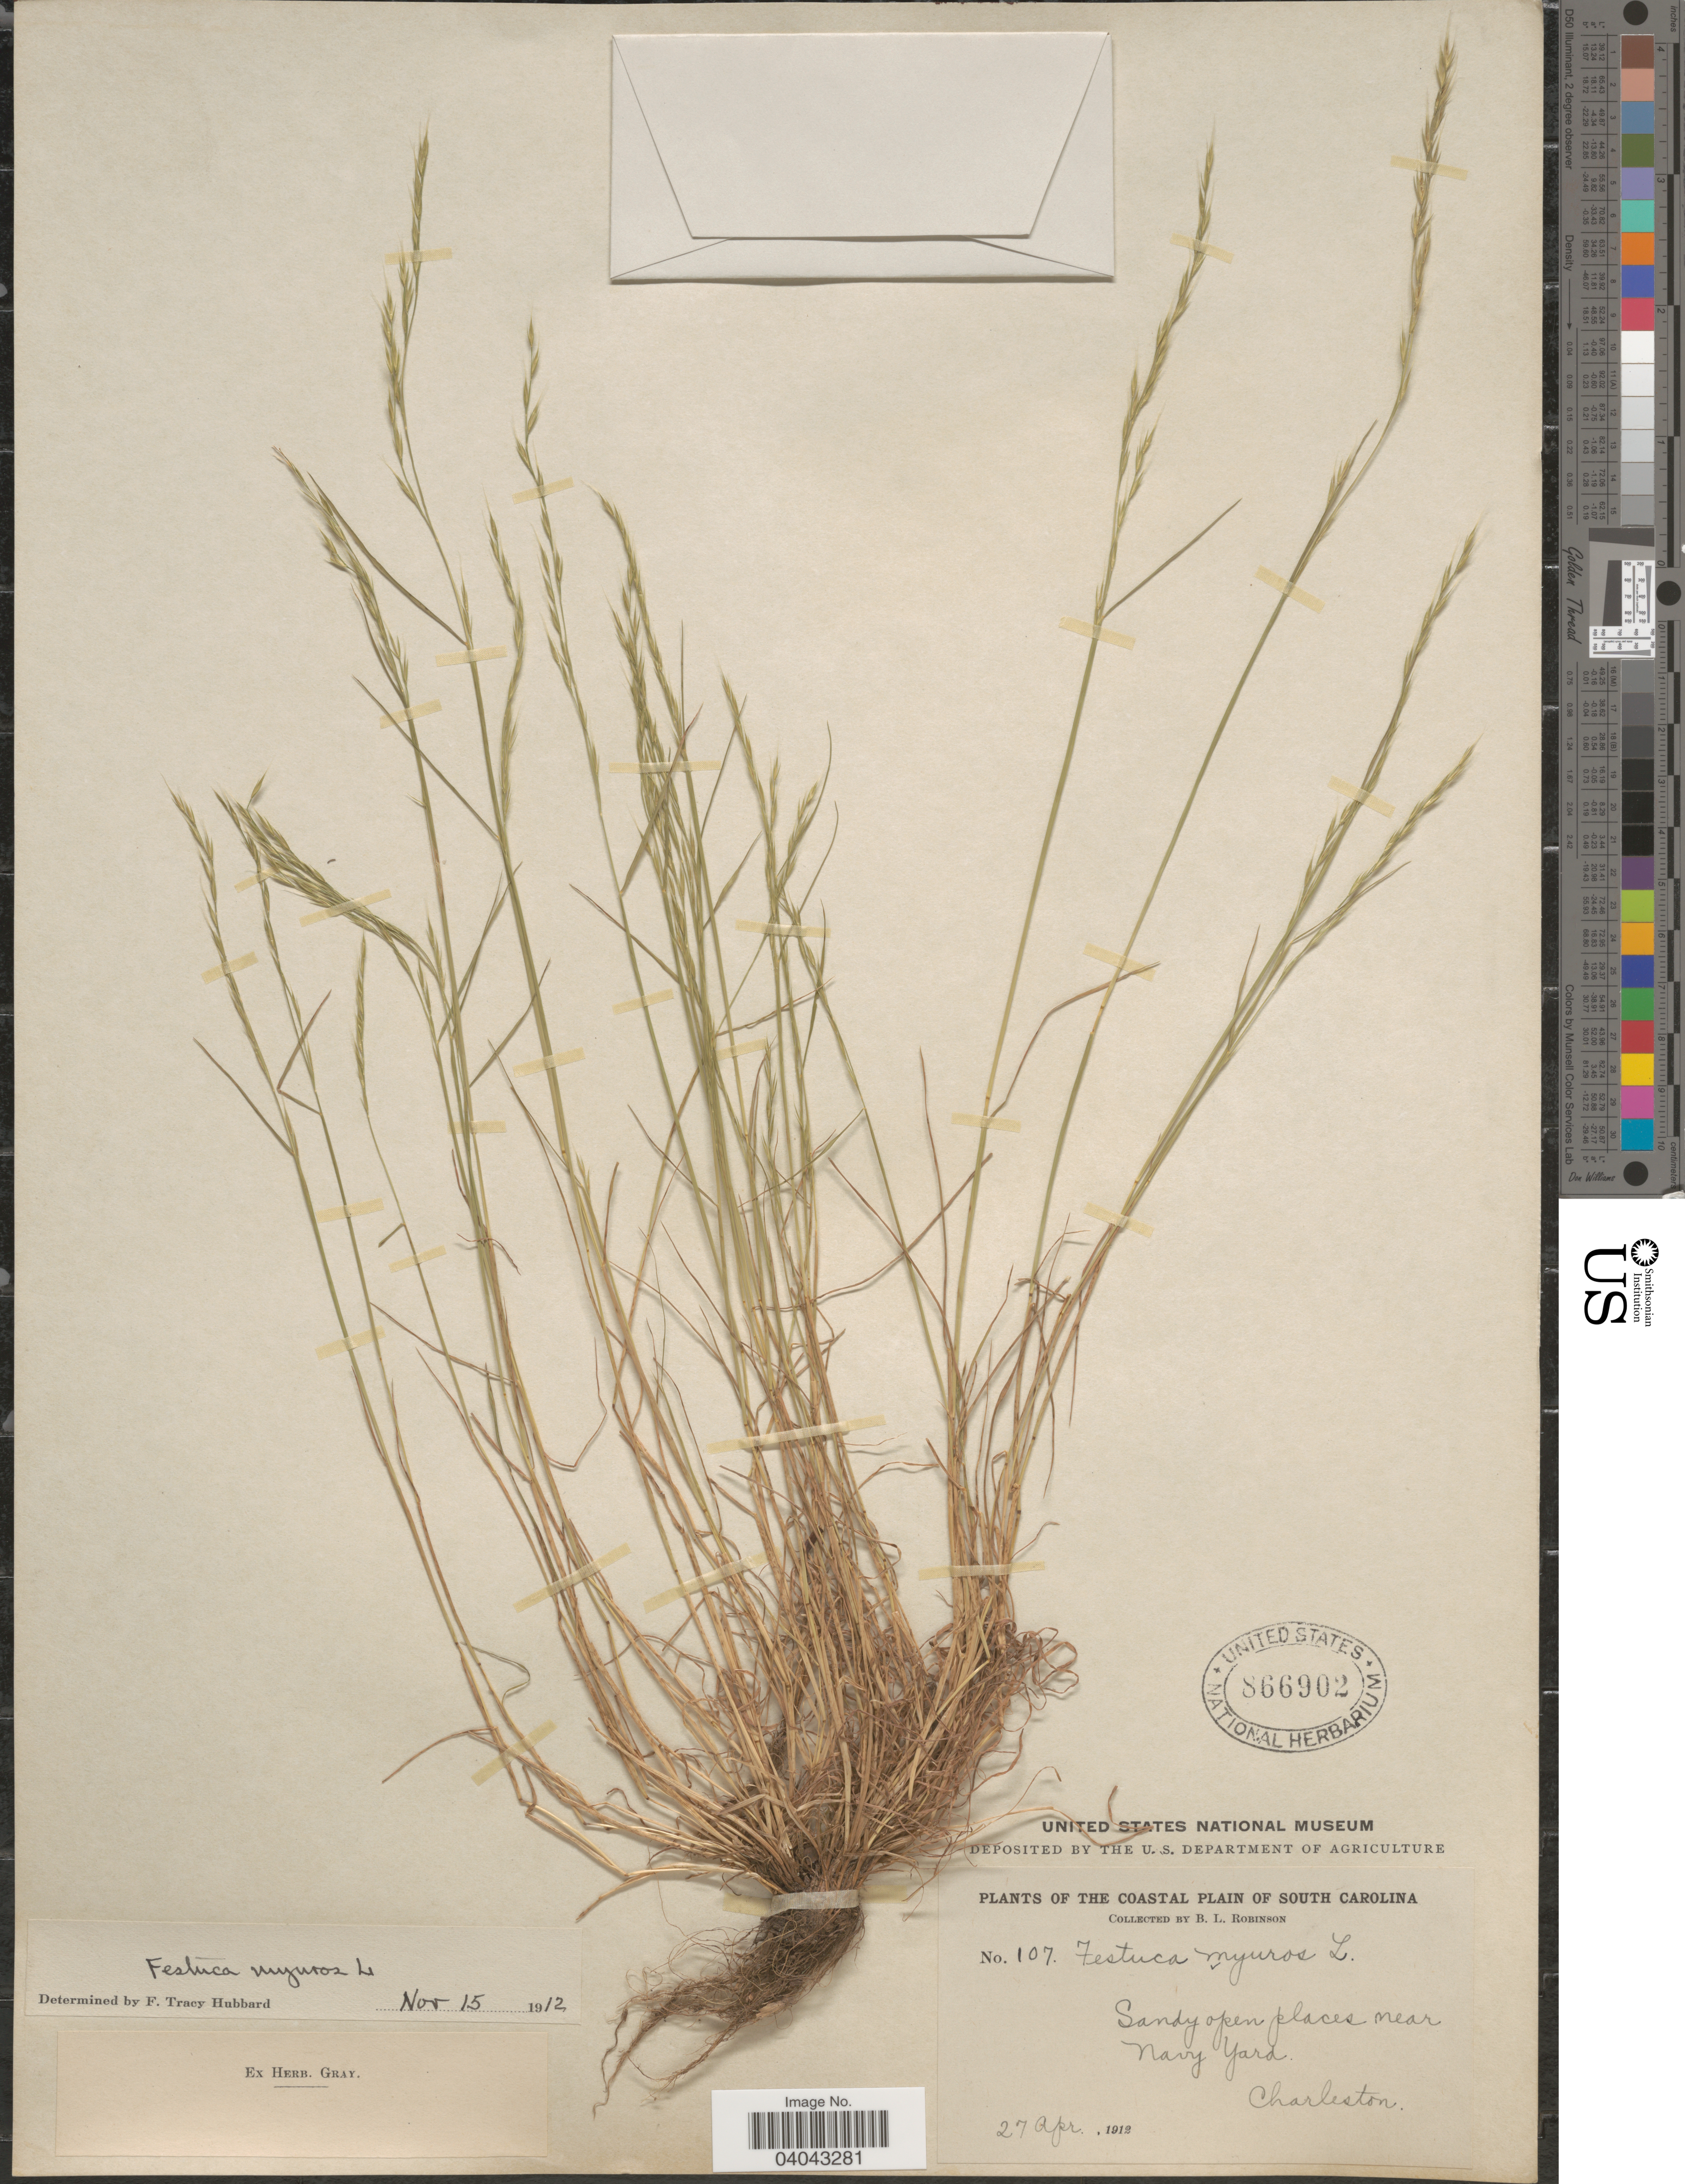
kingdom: Plantae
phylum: Tracheophyta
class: Liliopsida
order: Poales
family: Poaceae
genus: Festuca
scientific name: Festuca myuros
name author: L.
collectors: B. L. Robinson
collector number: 107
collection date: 1912-04-27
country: United States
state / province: South Carolina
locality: The Coastal Plain of South Carolina. Sandy open places near Navy Yard. Charleston.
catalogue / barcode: US 866902